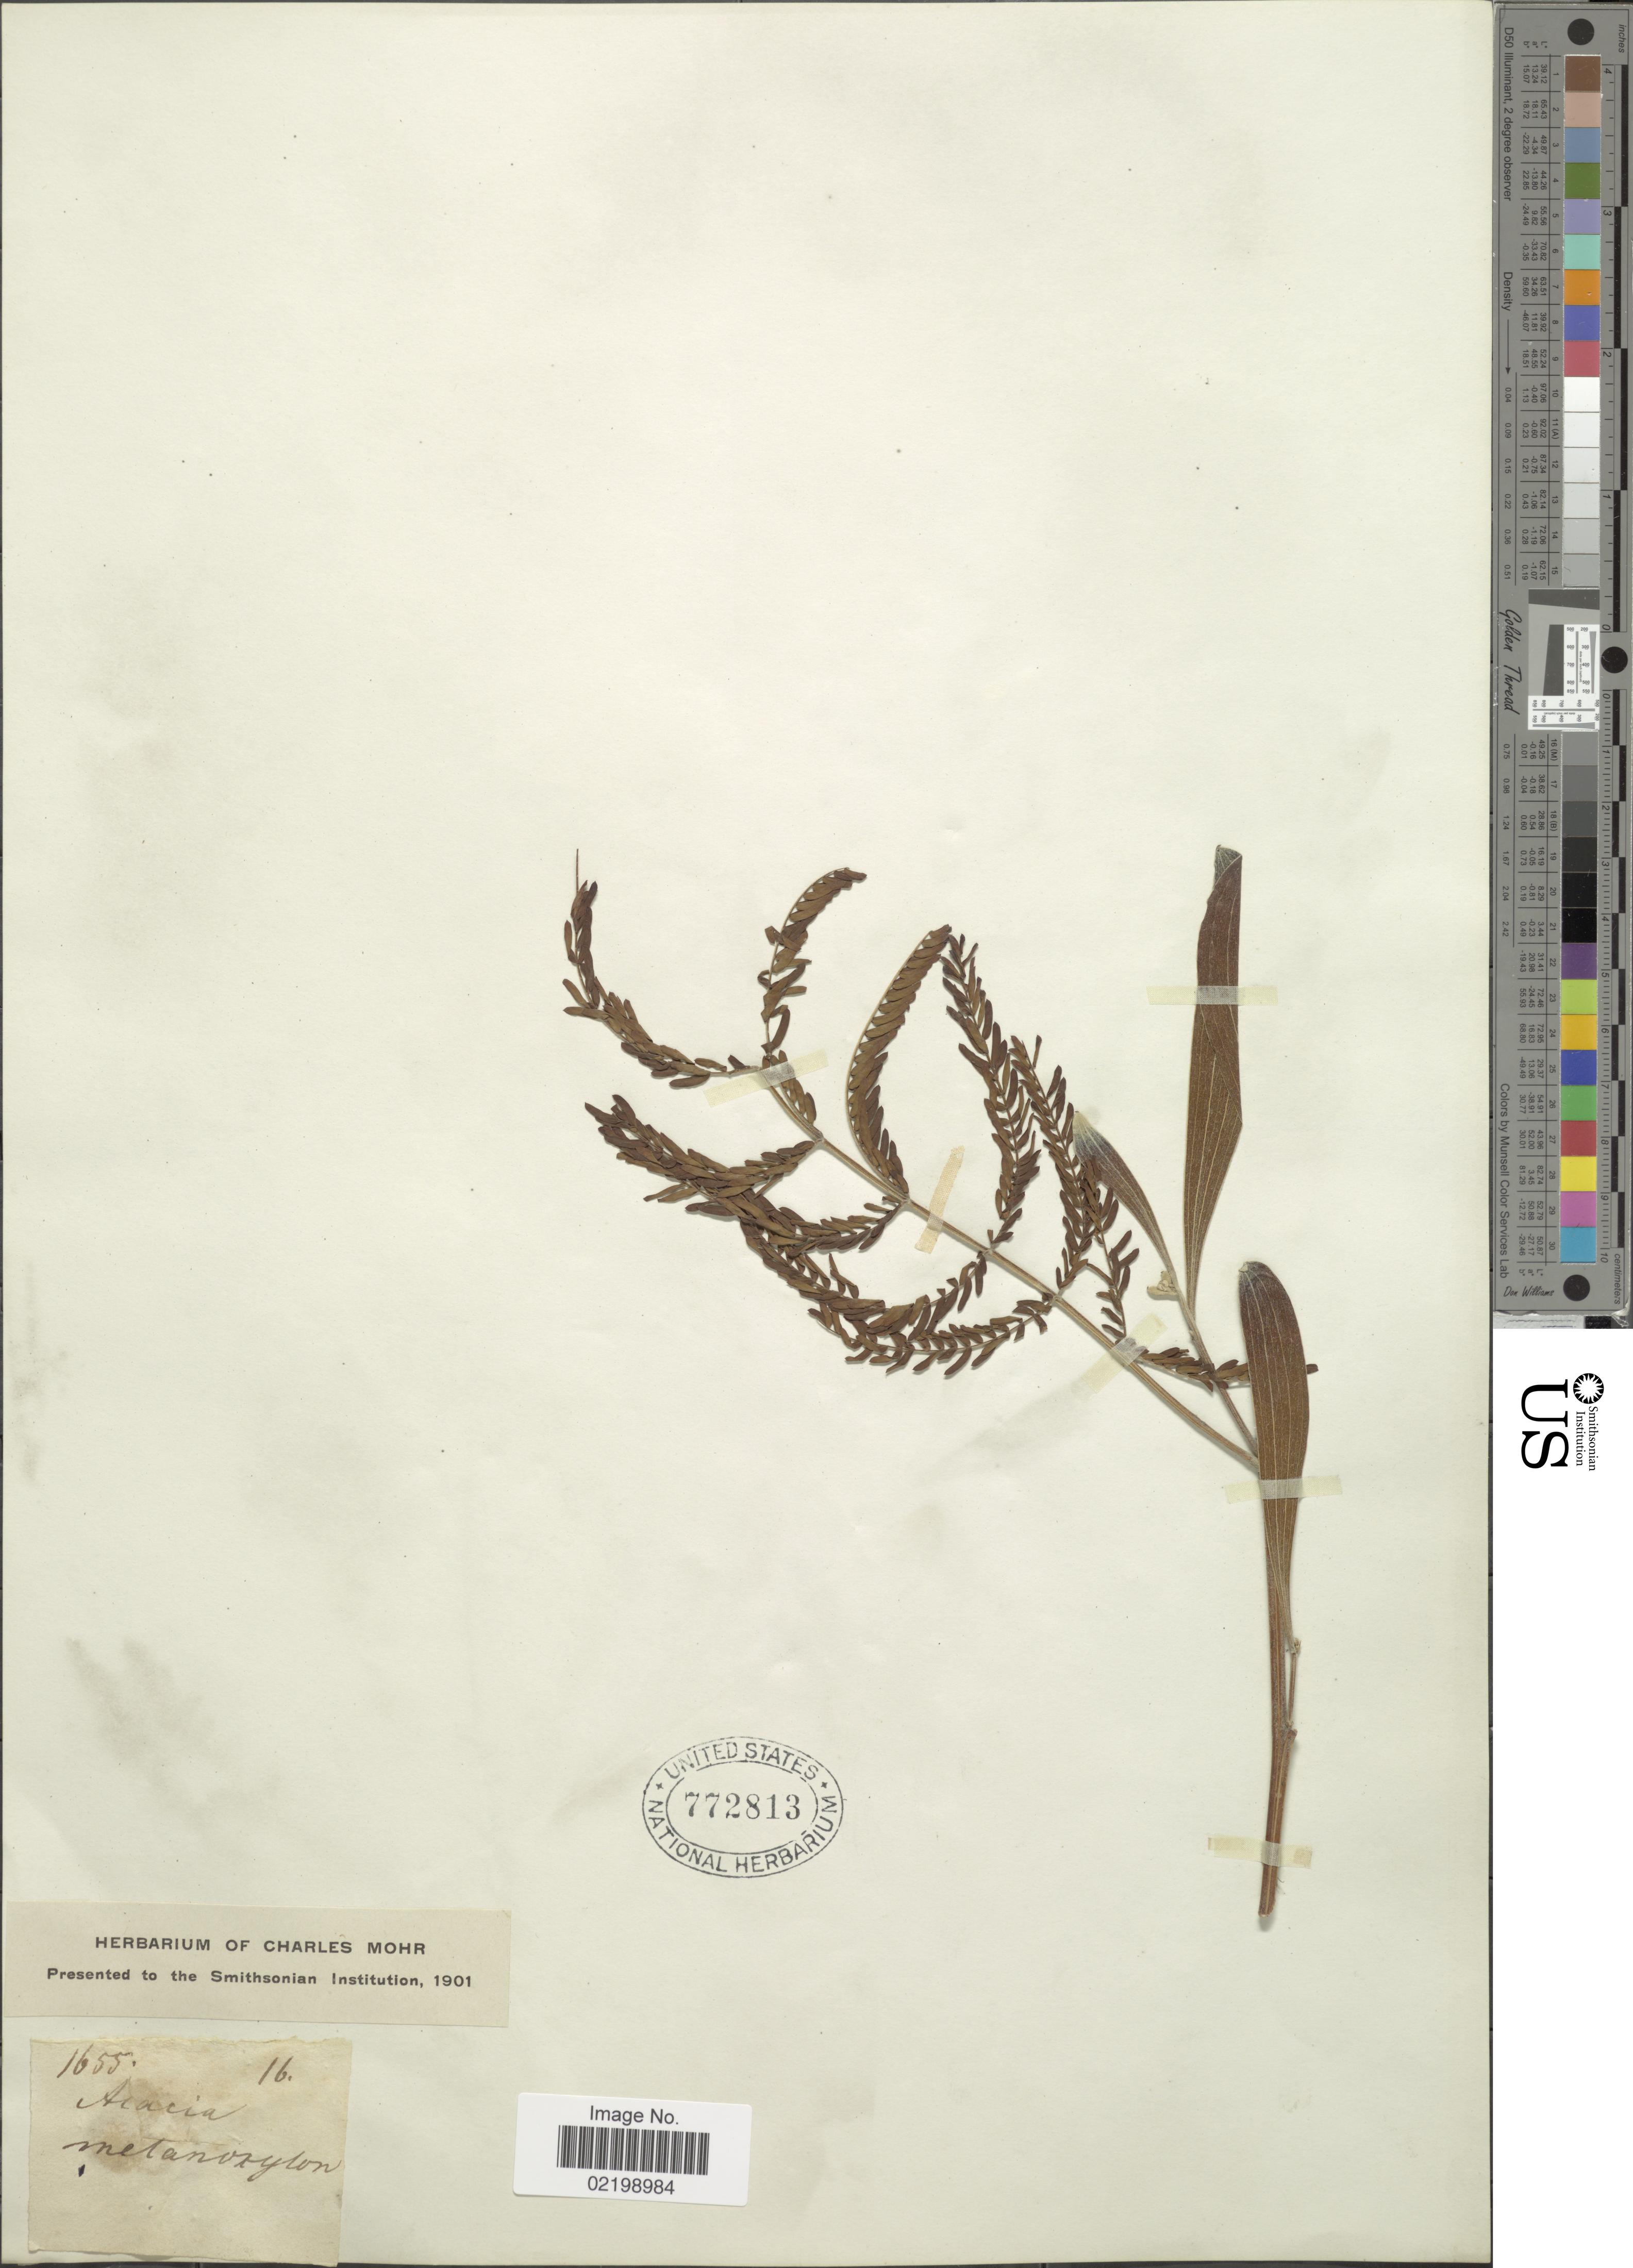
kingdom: Plantae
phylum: Tracheophyta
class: Magnoliopsida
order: Fabales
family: Fabaceae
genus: Acacia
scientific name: Acacia melanoxylon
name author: R. Br.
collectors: ex herb. Charles Mohr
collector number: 1655/16?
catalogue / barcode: US 772813